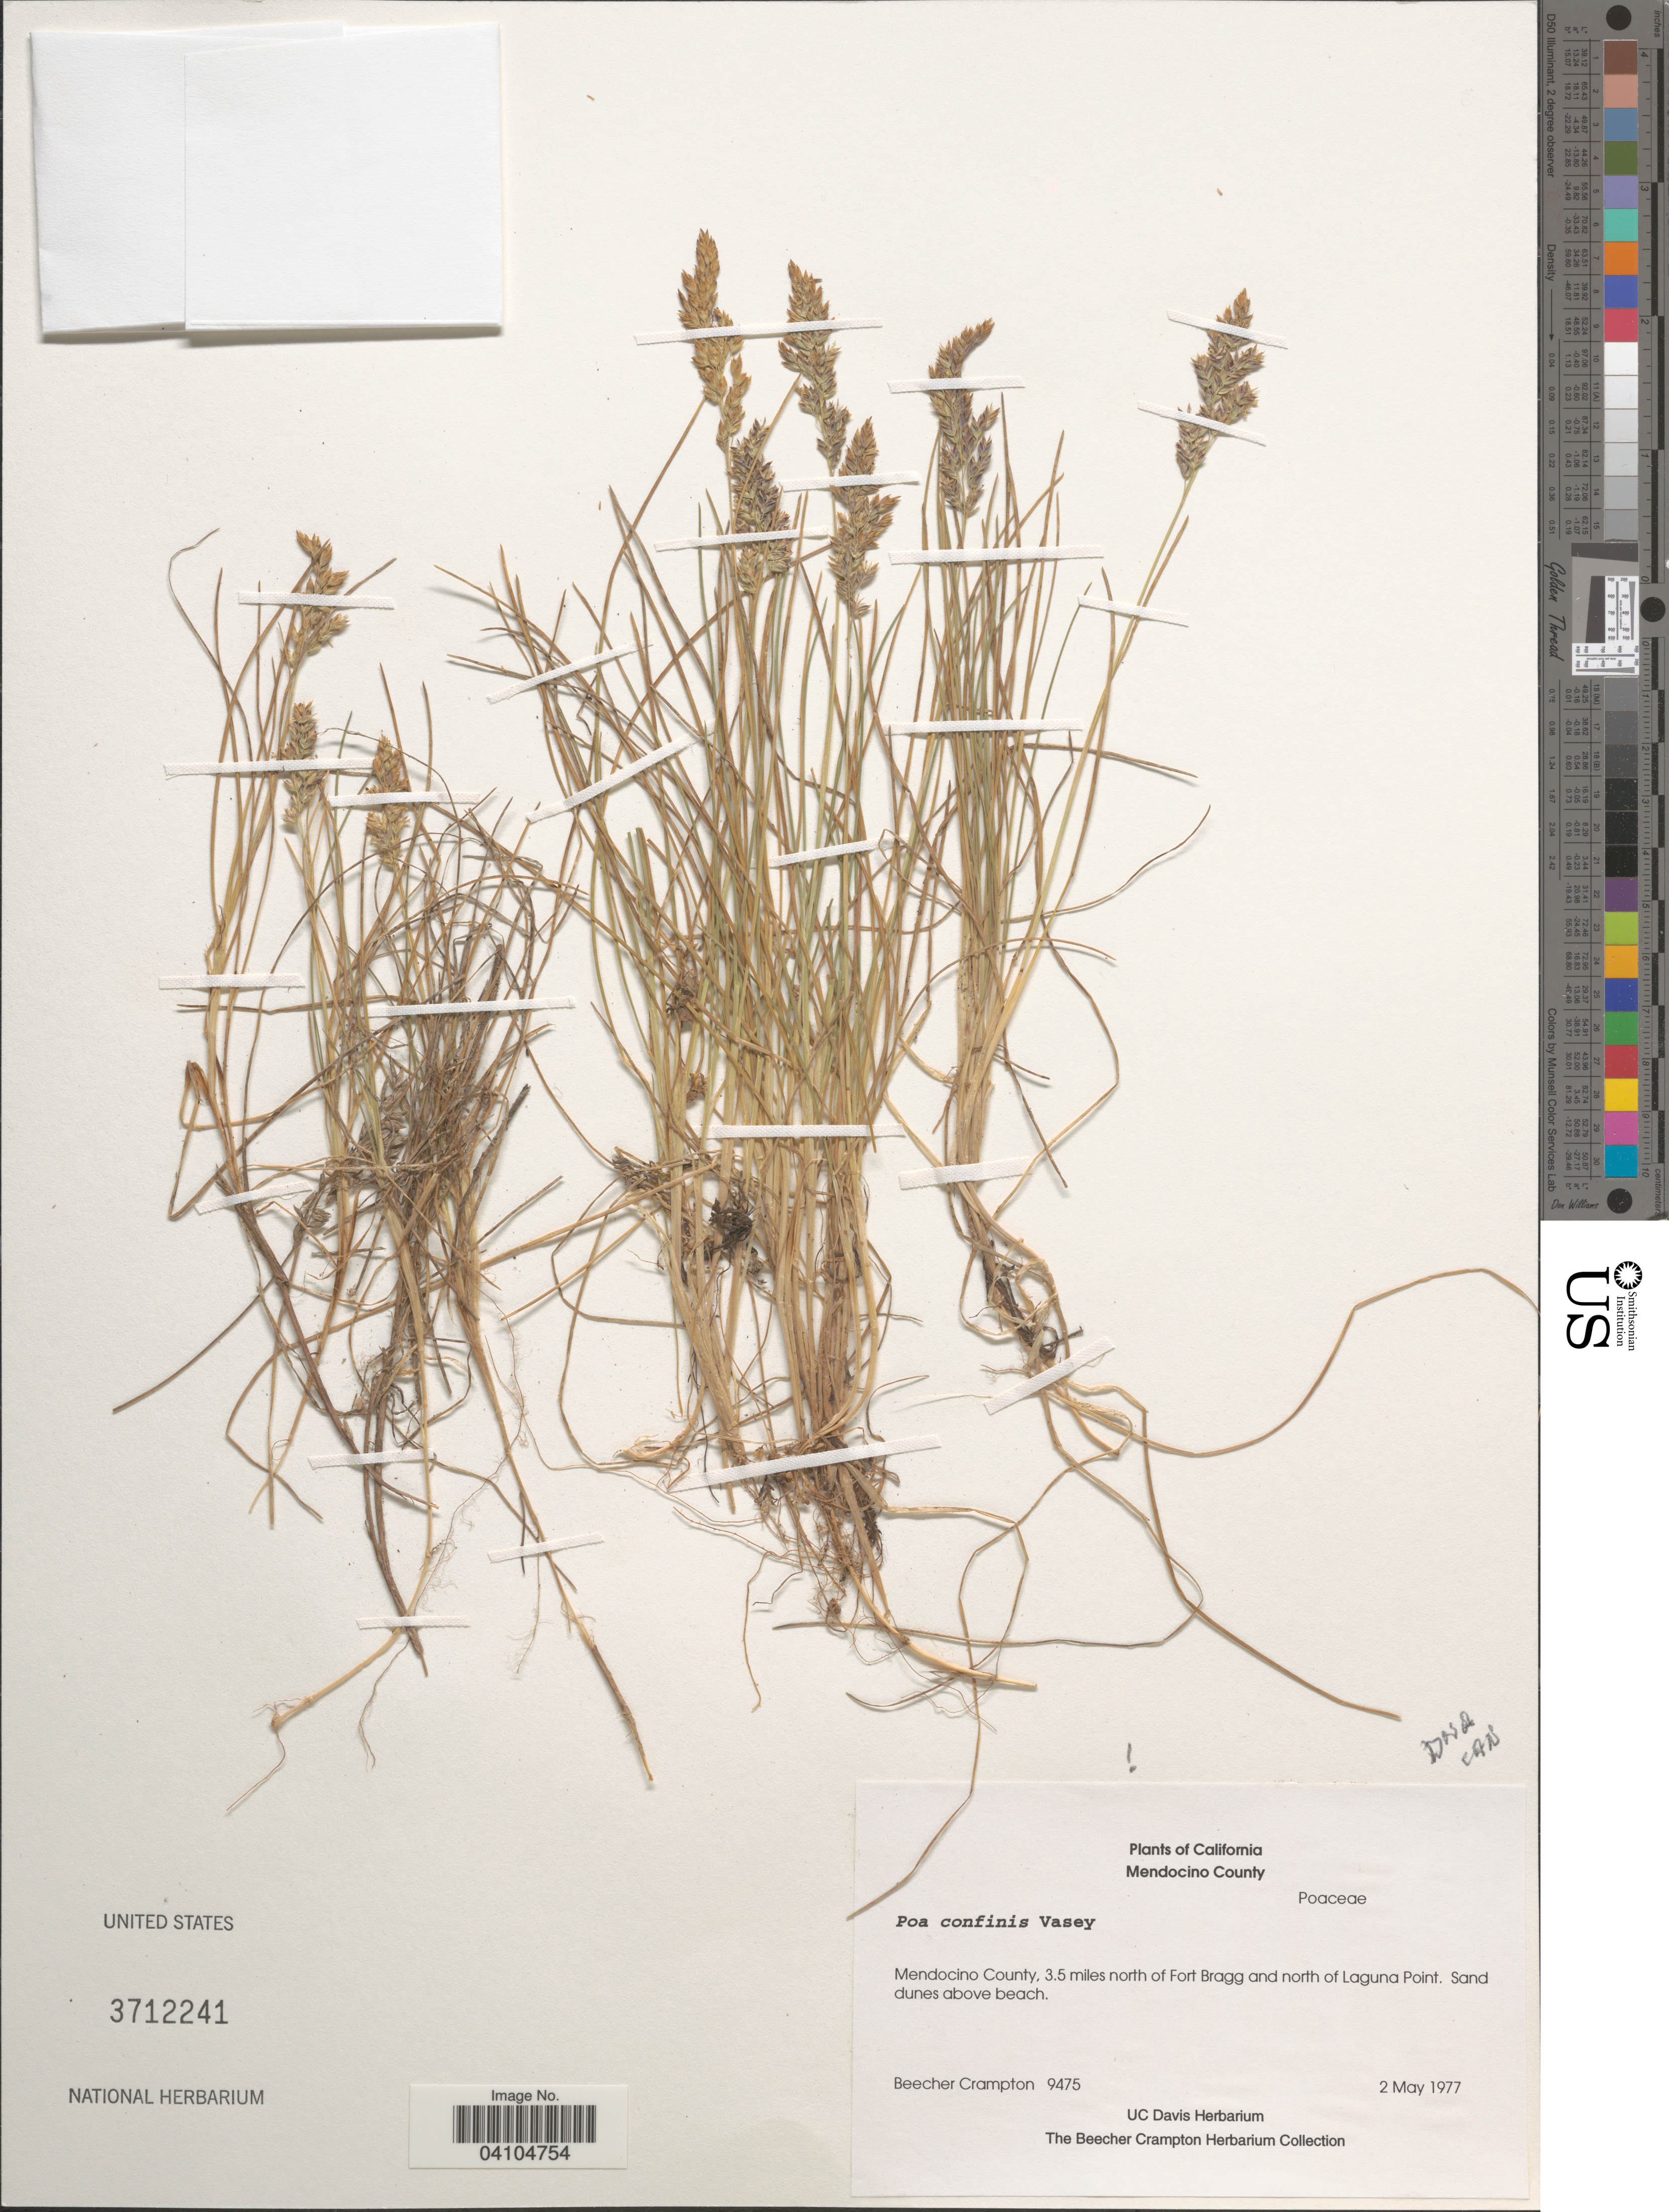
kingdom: Plantae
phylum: Tracheophyta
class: Liliopsida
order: Poales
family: Poaceae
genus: Poa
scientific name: Poa confinis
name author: Vasey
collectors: B. Crampton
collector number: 9475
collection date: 1977-05-02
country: United States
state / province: California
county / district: Mendocino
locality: Mendocino County, 3.5 miles north of Fort Bragg and north of Laguna Point. Sand dunes above beach.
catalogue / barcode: US 3712241